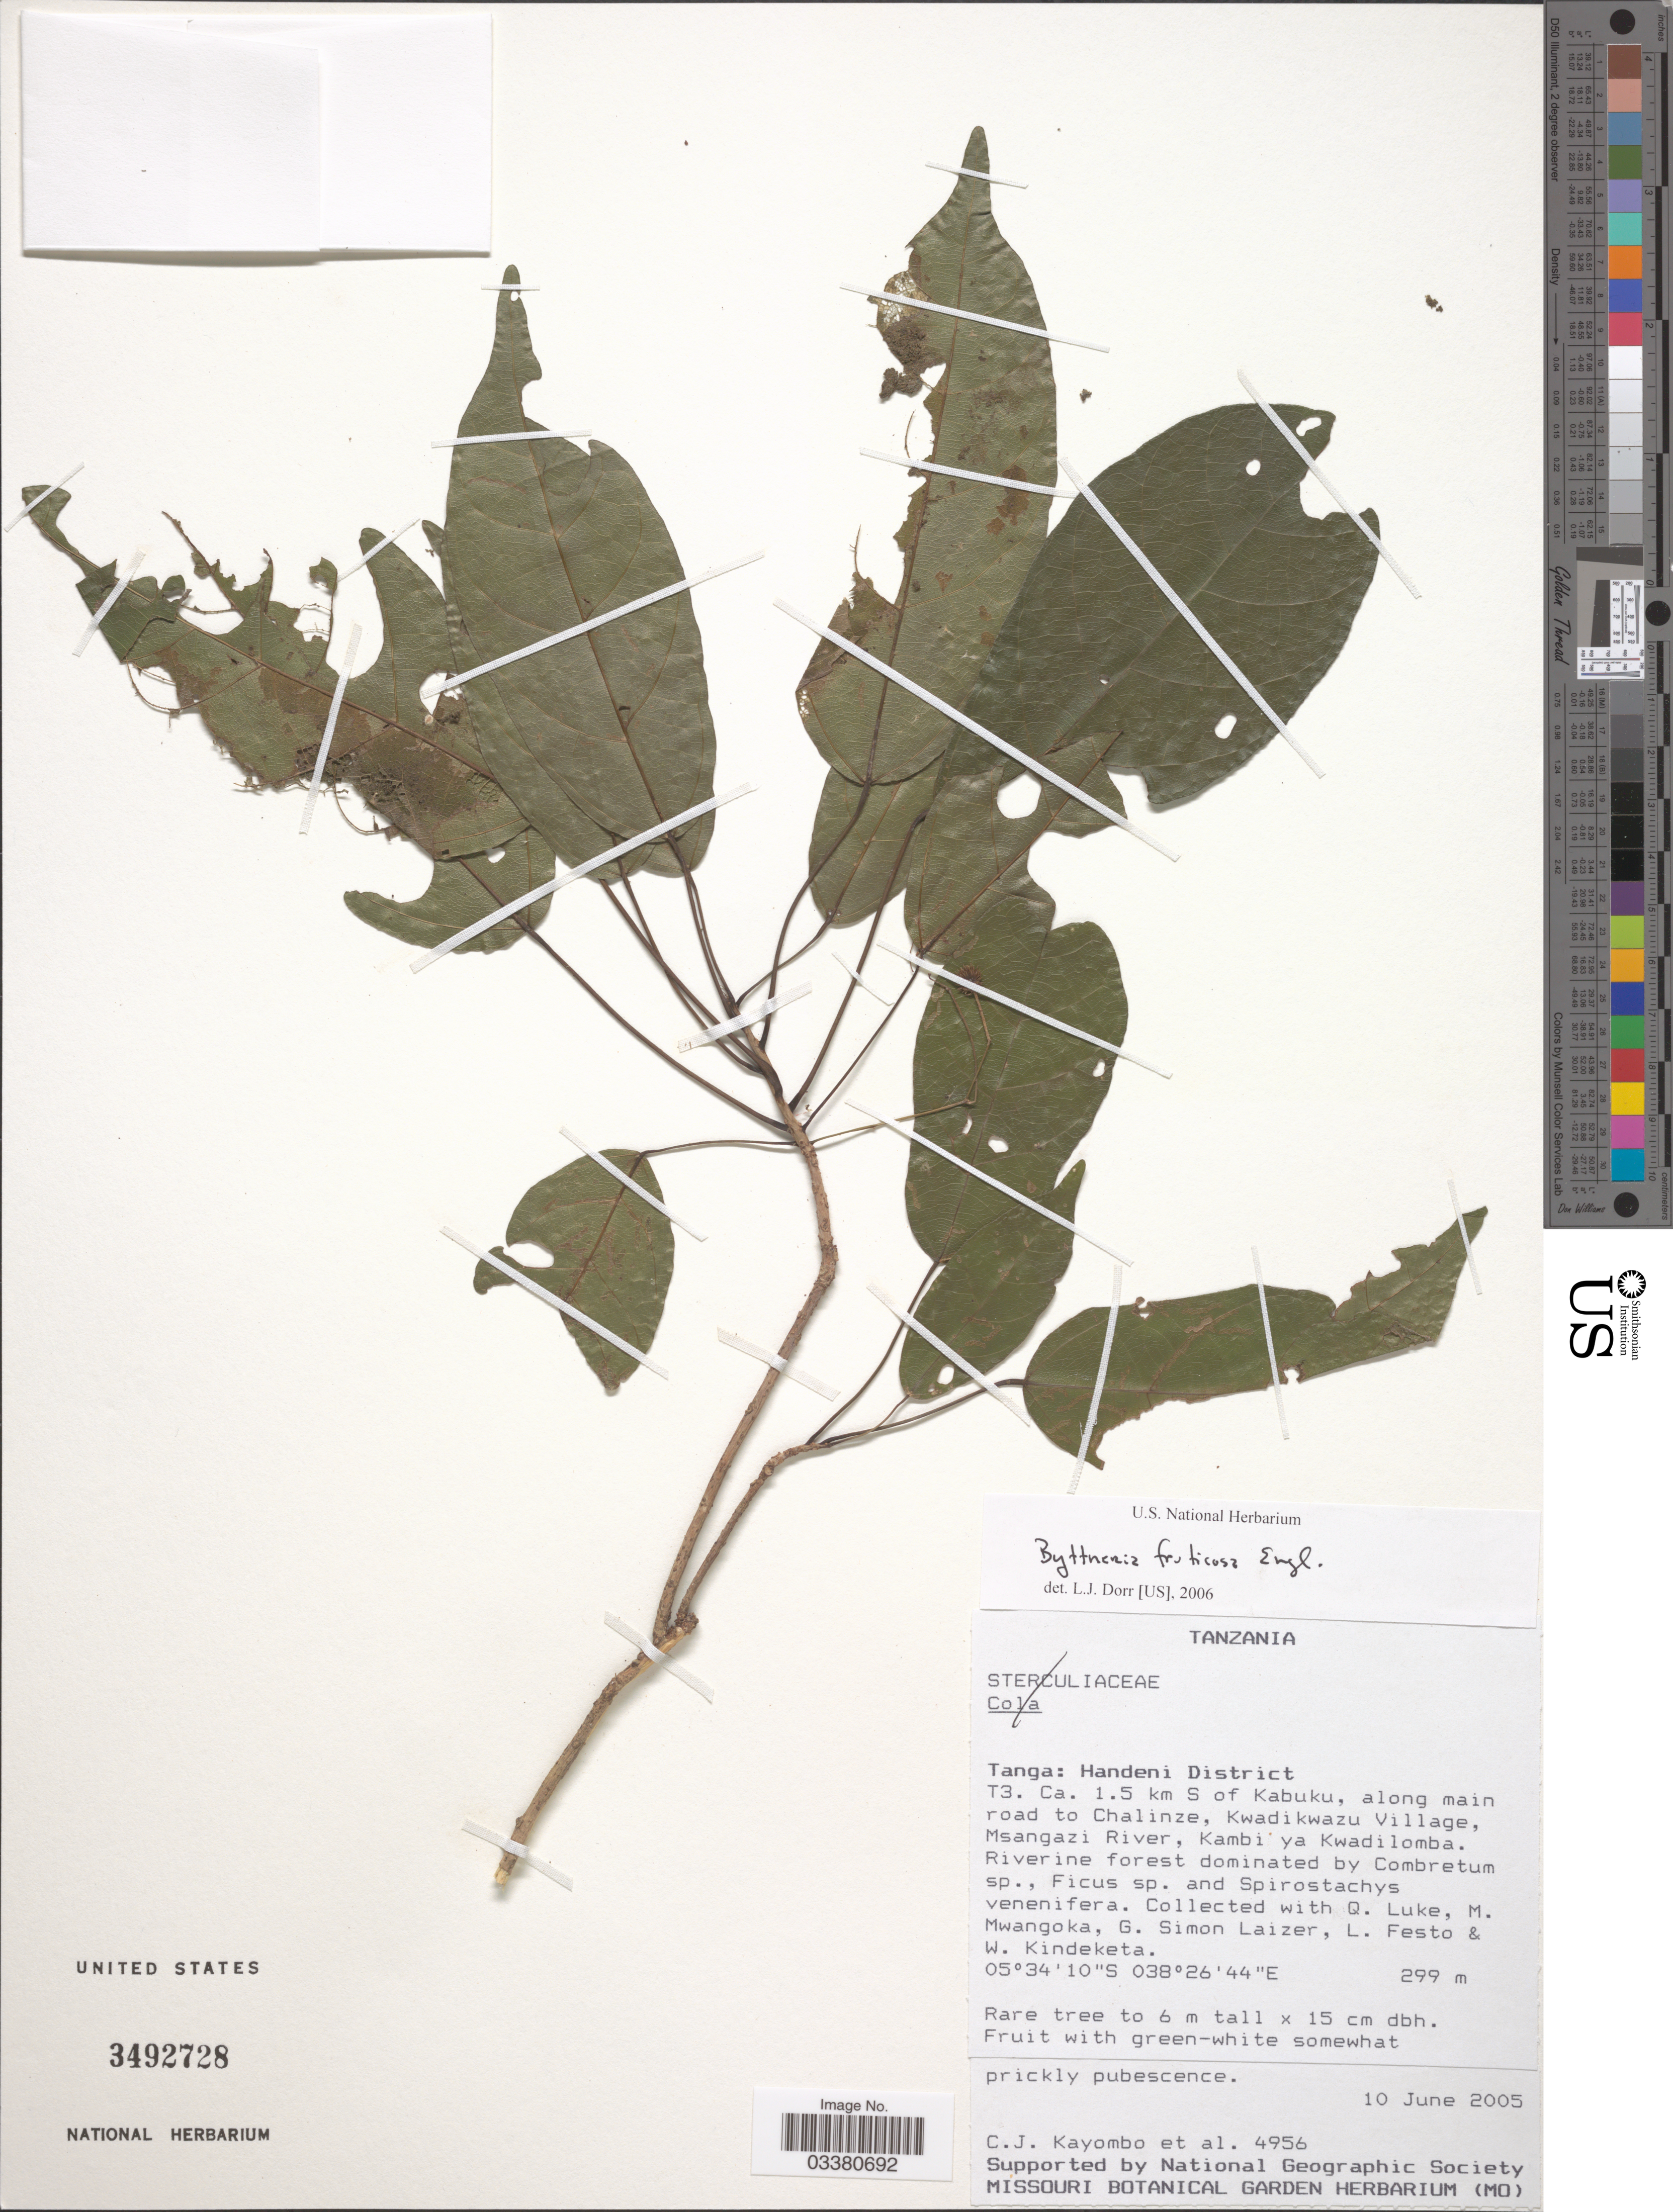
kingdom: Plantae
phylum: Tracheophyta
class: Magnoliopsida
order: Malvales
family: Malvaceae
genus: Byttneria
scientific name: Byttneria fruticosa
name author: K. Schum.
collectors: C. Kayombo, Q. Luke, M. A. Mwangoka, G. S. Laizer & et al.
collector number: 4956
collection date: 2005-06-10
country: Tanzania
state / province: Tanga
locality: Handeni District. T3. Ca. 1.5 km S of Kabuku, along main road to Chalinze, Kwadikwazu Village, Msangazi River, Kambi'ya Kwadilomba.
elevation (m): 299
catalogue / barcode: US 3492728